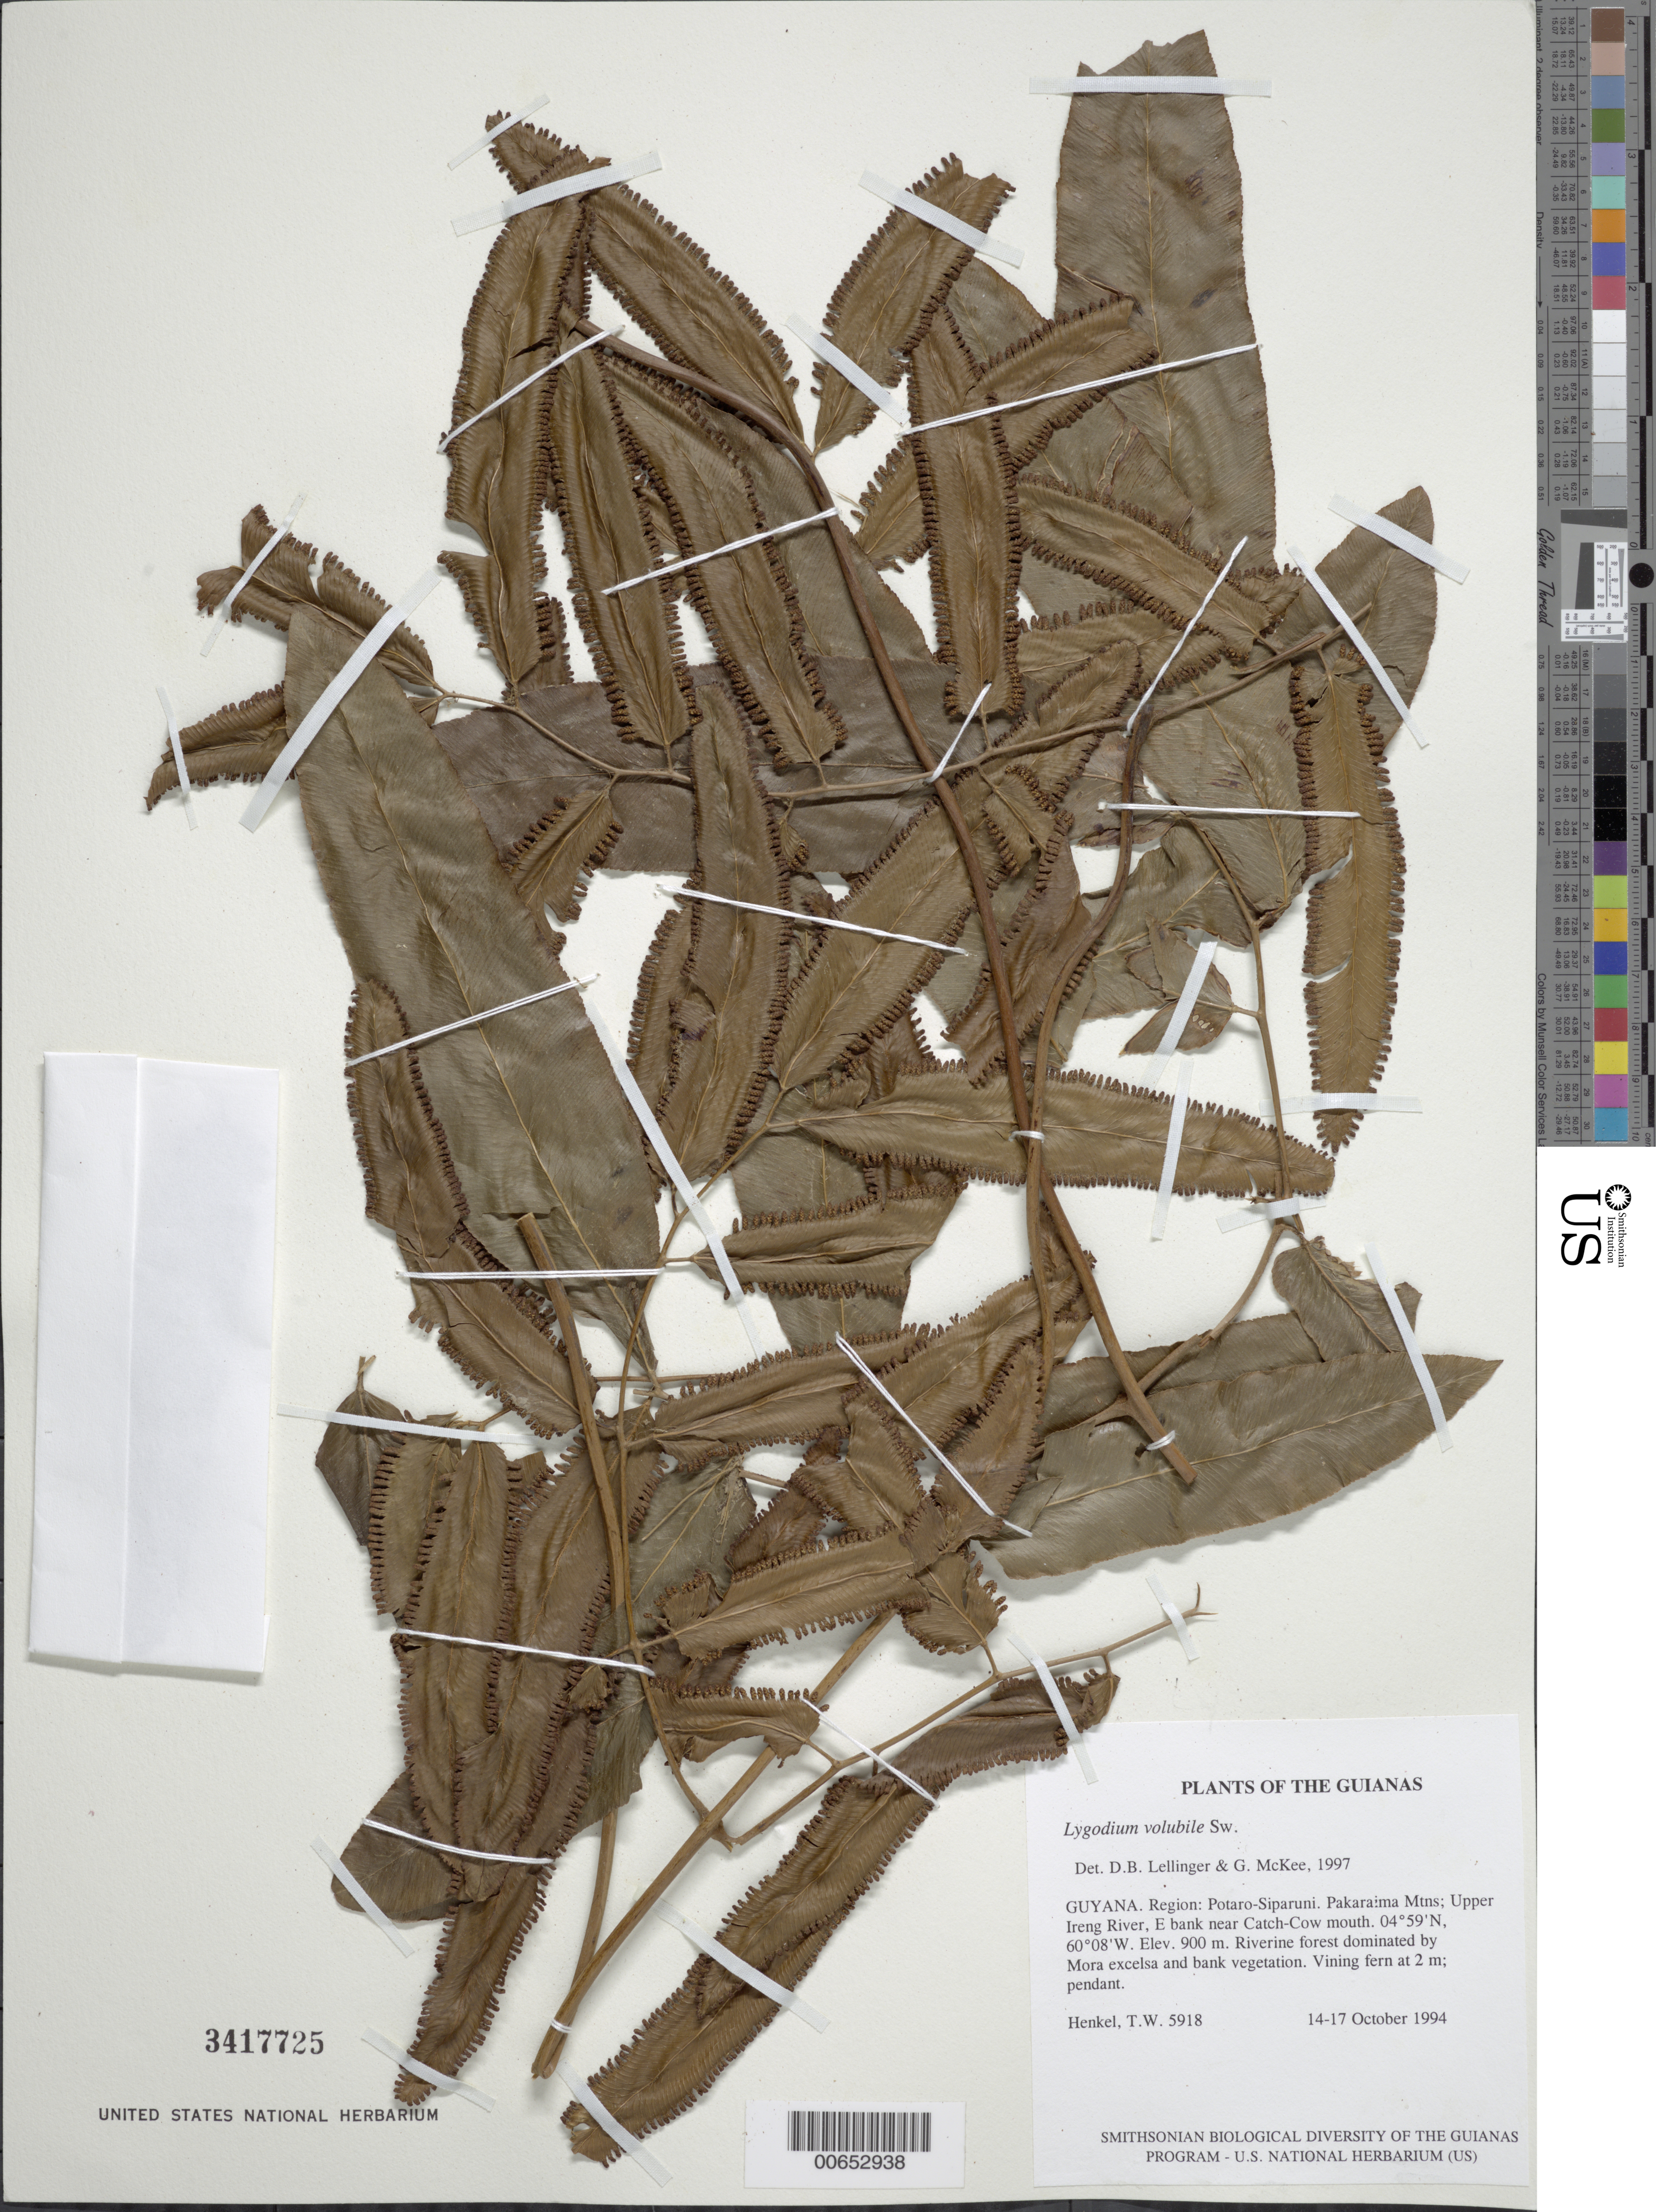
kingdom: Plantae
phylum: Tracheophyta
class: Polypodiopsida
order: Schizaeales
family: Lygodiaceae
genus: Lygodium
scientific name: Lygodium volubile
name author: Sw.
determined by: Lellinger, D. B.; McKee, G. S.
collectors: T. Henkel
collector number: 5918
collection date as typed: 14-17 October 1994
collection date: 1994-10-14/1994-10-17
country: Guyana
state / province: Potaro-Siparuni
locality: Pakaraima Mtns; Upper Ireng River, E bank near Catch-Cow mouth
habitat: Riverine forest dominated by Mora excelsa and bank vegetation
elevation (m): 900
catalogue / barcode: US 3417725